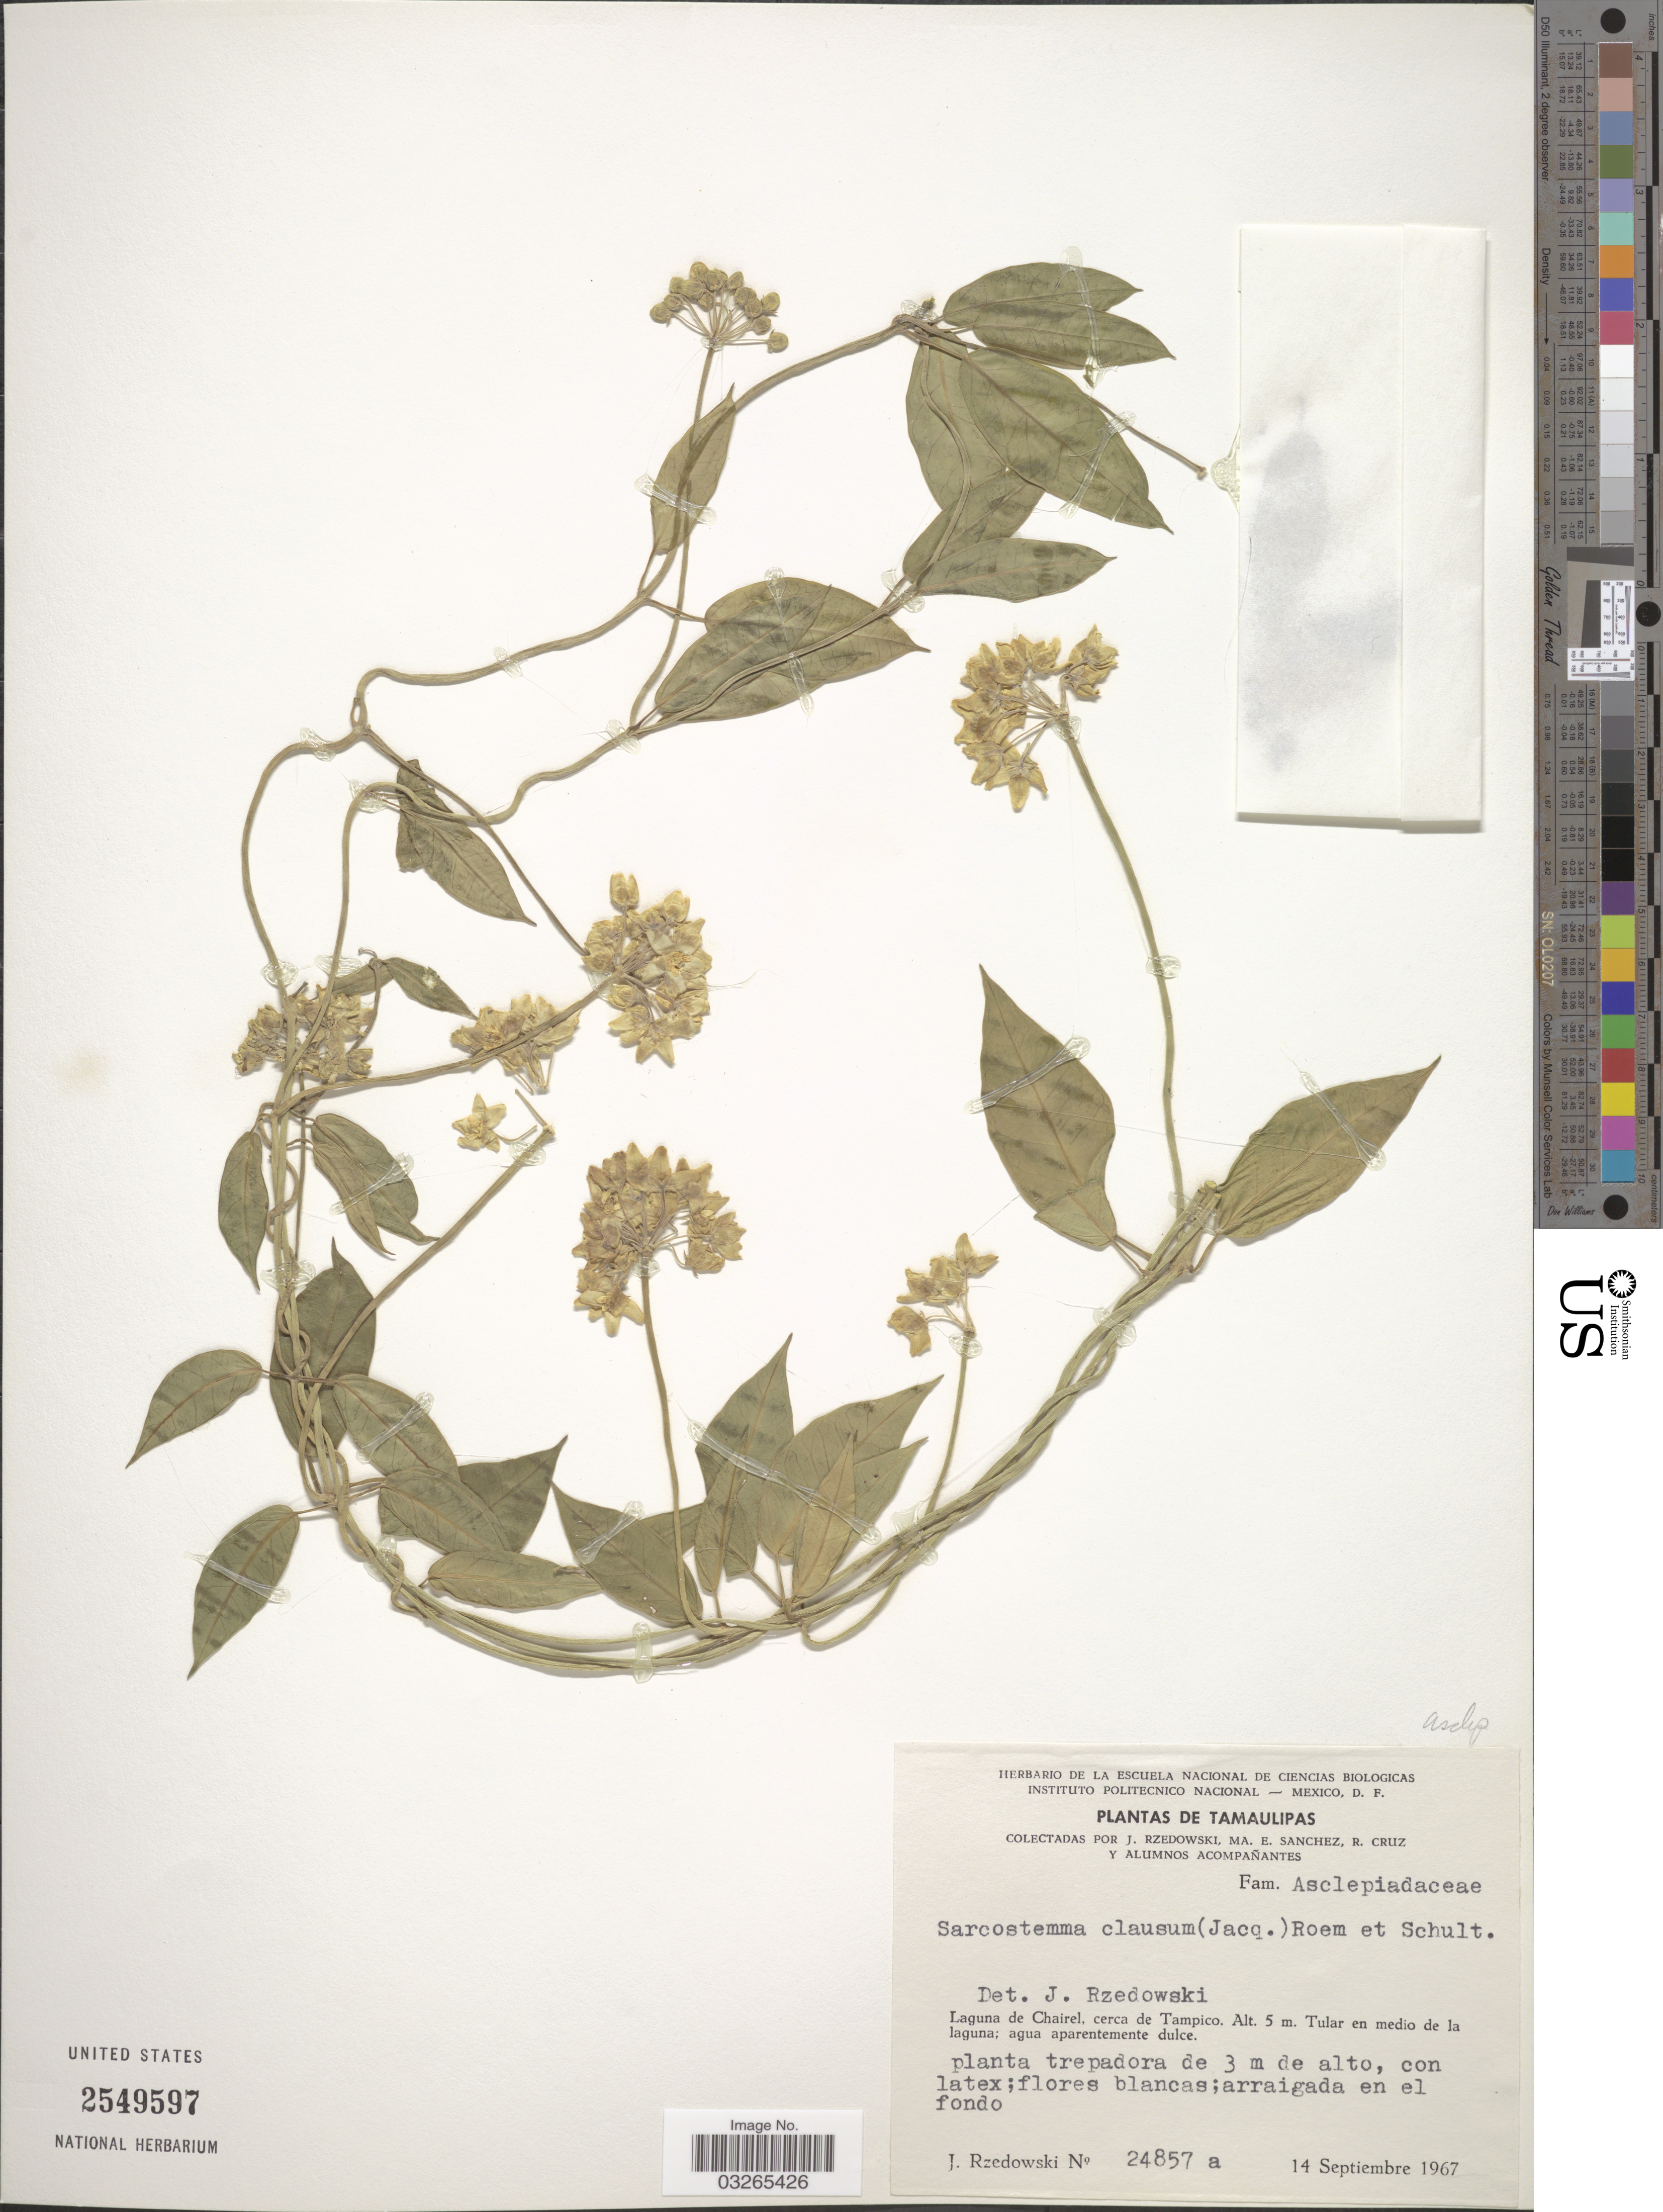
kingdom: Plantae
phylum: Tracheophyta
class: Magnoliopsida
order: Gentianales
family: Apocynaceae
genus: Sarcostemma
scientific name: Sarcostemma clausum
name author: (Jacq.) Schult.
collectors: J. Rzedowski, Sánchez, MA. E., R. Cruz & Alumnos Acompañantes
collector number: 24857a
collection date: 1967-09-14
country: Mexico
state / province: Tamaulipas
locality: Laguna de Chairel, cerca de Tampico.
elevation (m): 5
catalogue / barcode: US 2549597